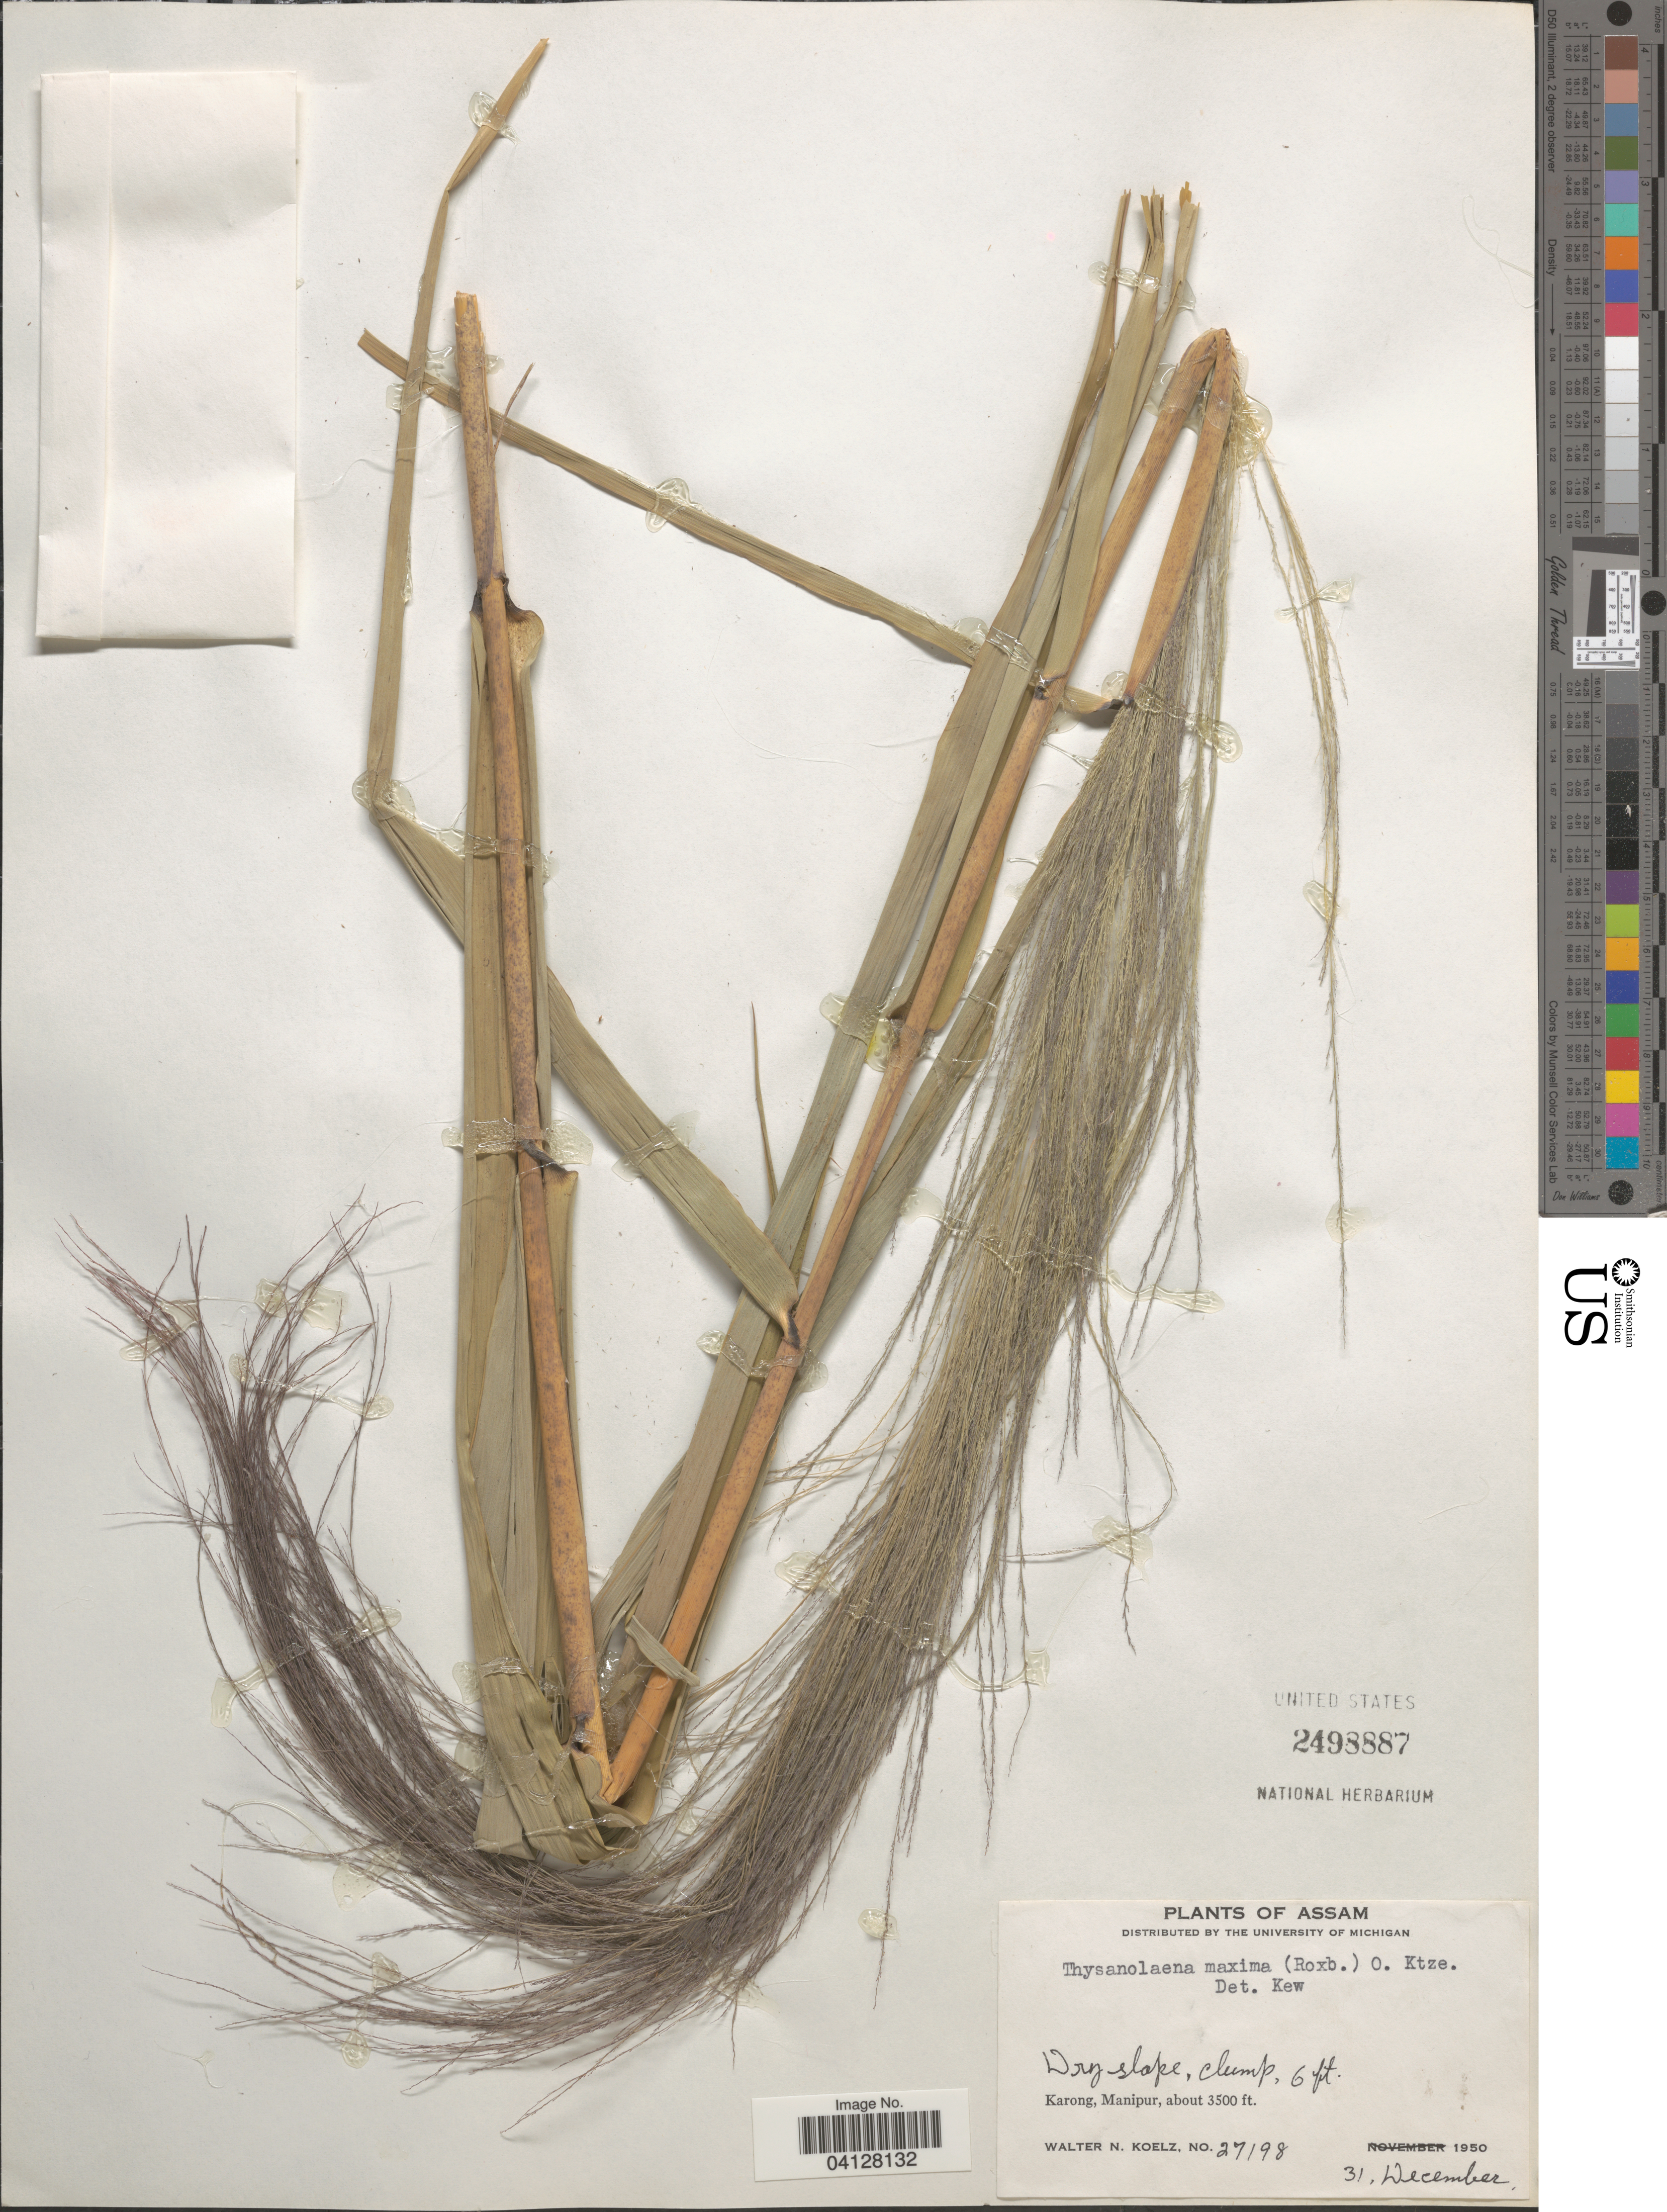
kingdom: Plantae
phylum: Tracheophyta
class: Liliopsida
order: Poales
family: Poaceae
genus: Thysanolaena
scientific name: Thysanolaena maxima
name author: (Roxb.) Kuntze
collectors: W. N. Koelz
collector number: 27198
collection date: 1950-12-31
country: India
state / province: Assam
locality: Karong, Manipur.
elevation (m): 1067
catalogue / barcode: US 2498887